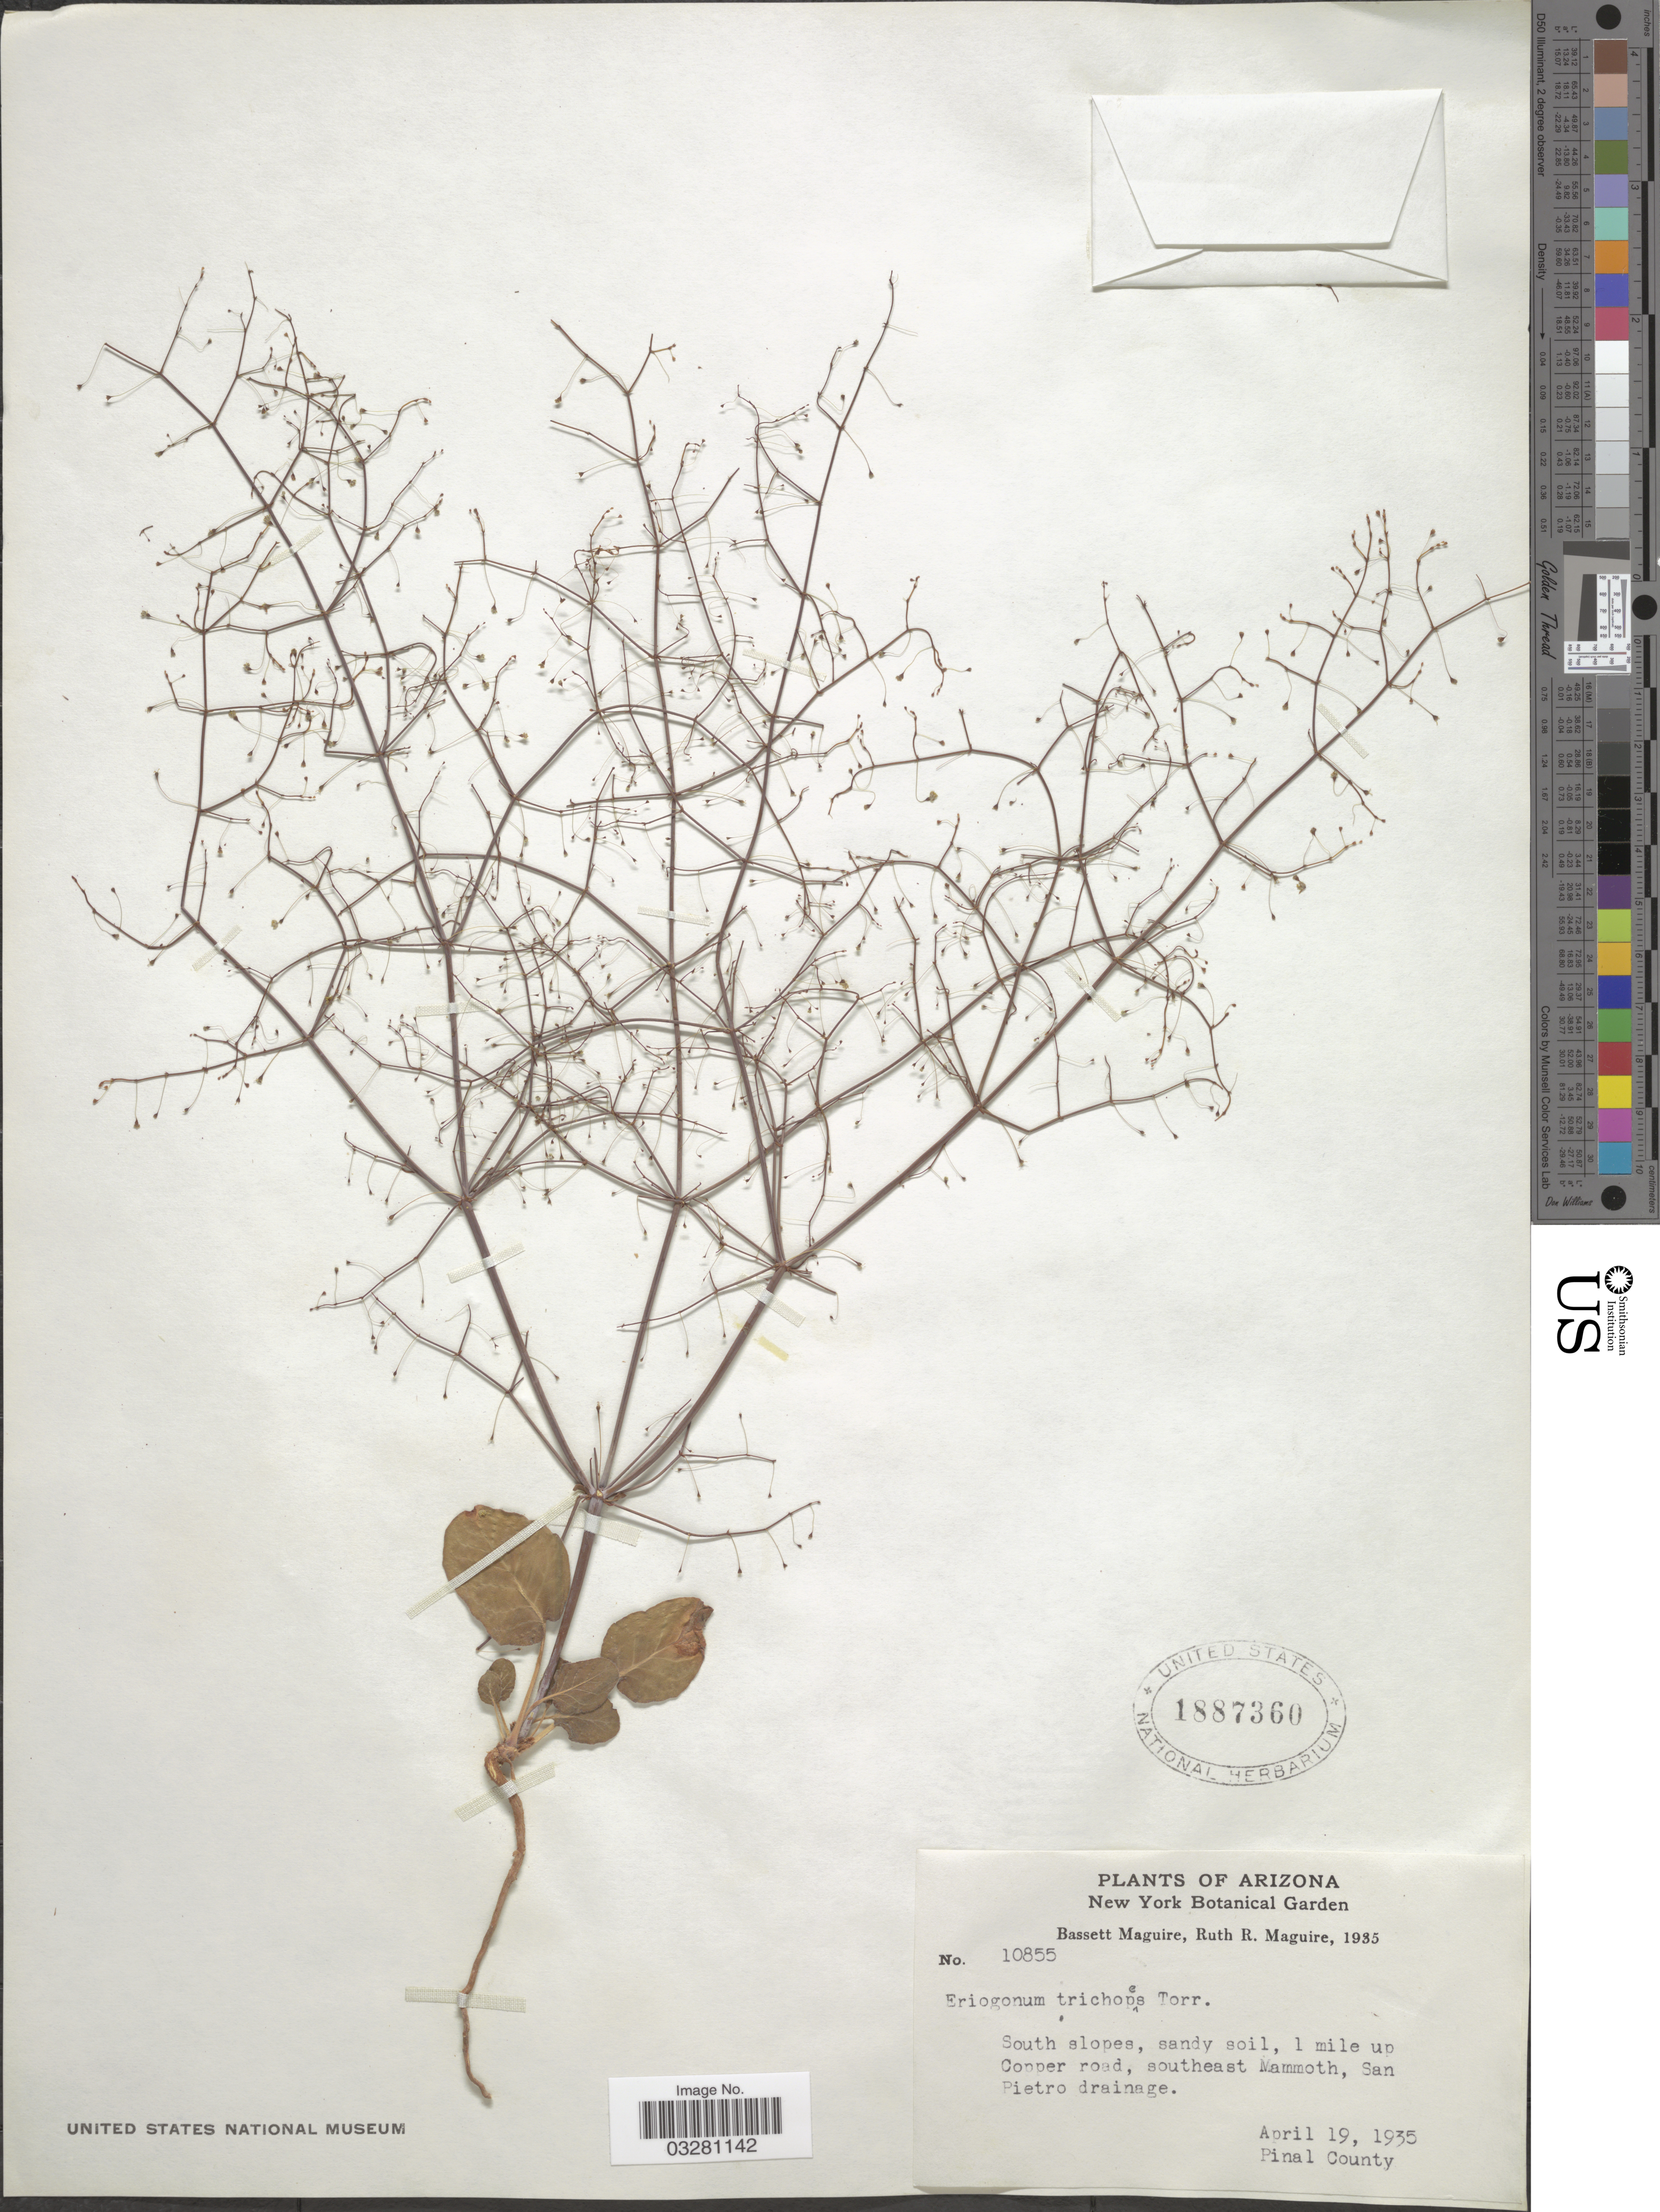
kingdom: Plantae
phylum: Tracheophyta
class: Magnoliopsida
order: Caryophyllales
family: Polygonaceae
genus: Eriogonum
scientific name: Eriogonum trichopes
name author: Torr.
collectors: B. Maguire & R. R. Maguire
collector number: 10855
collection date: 1935-04-19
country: United States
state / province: Arizona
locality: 1 mile up Copper road, southeast Mammoth, San Pietro drainage. Pinal County.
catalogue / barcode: US 1887360